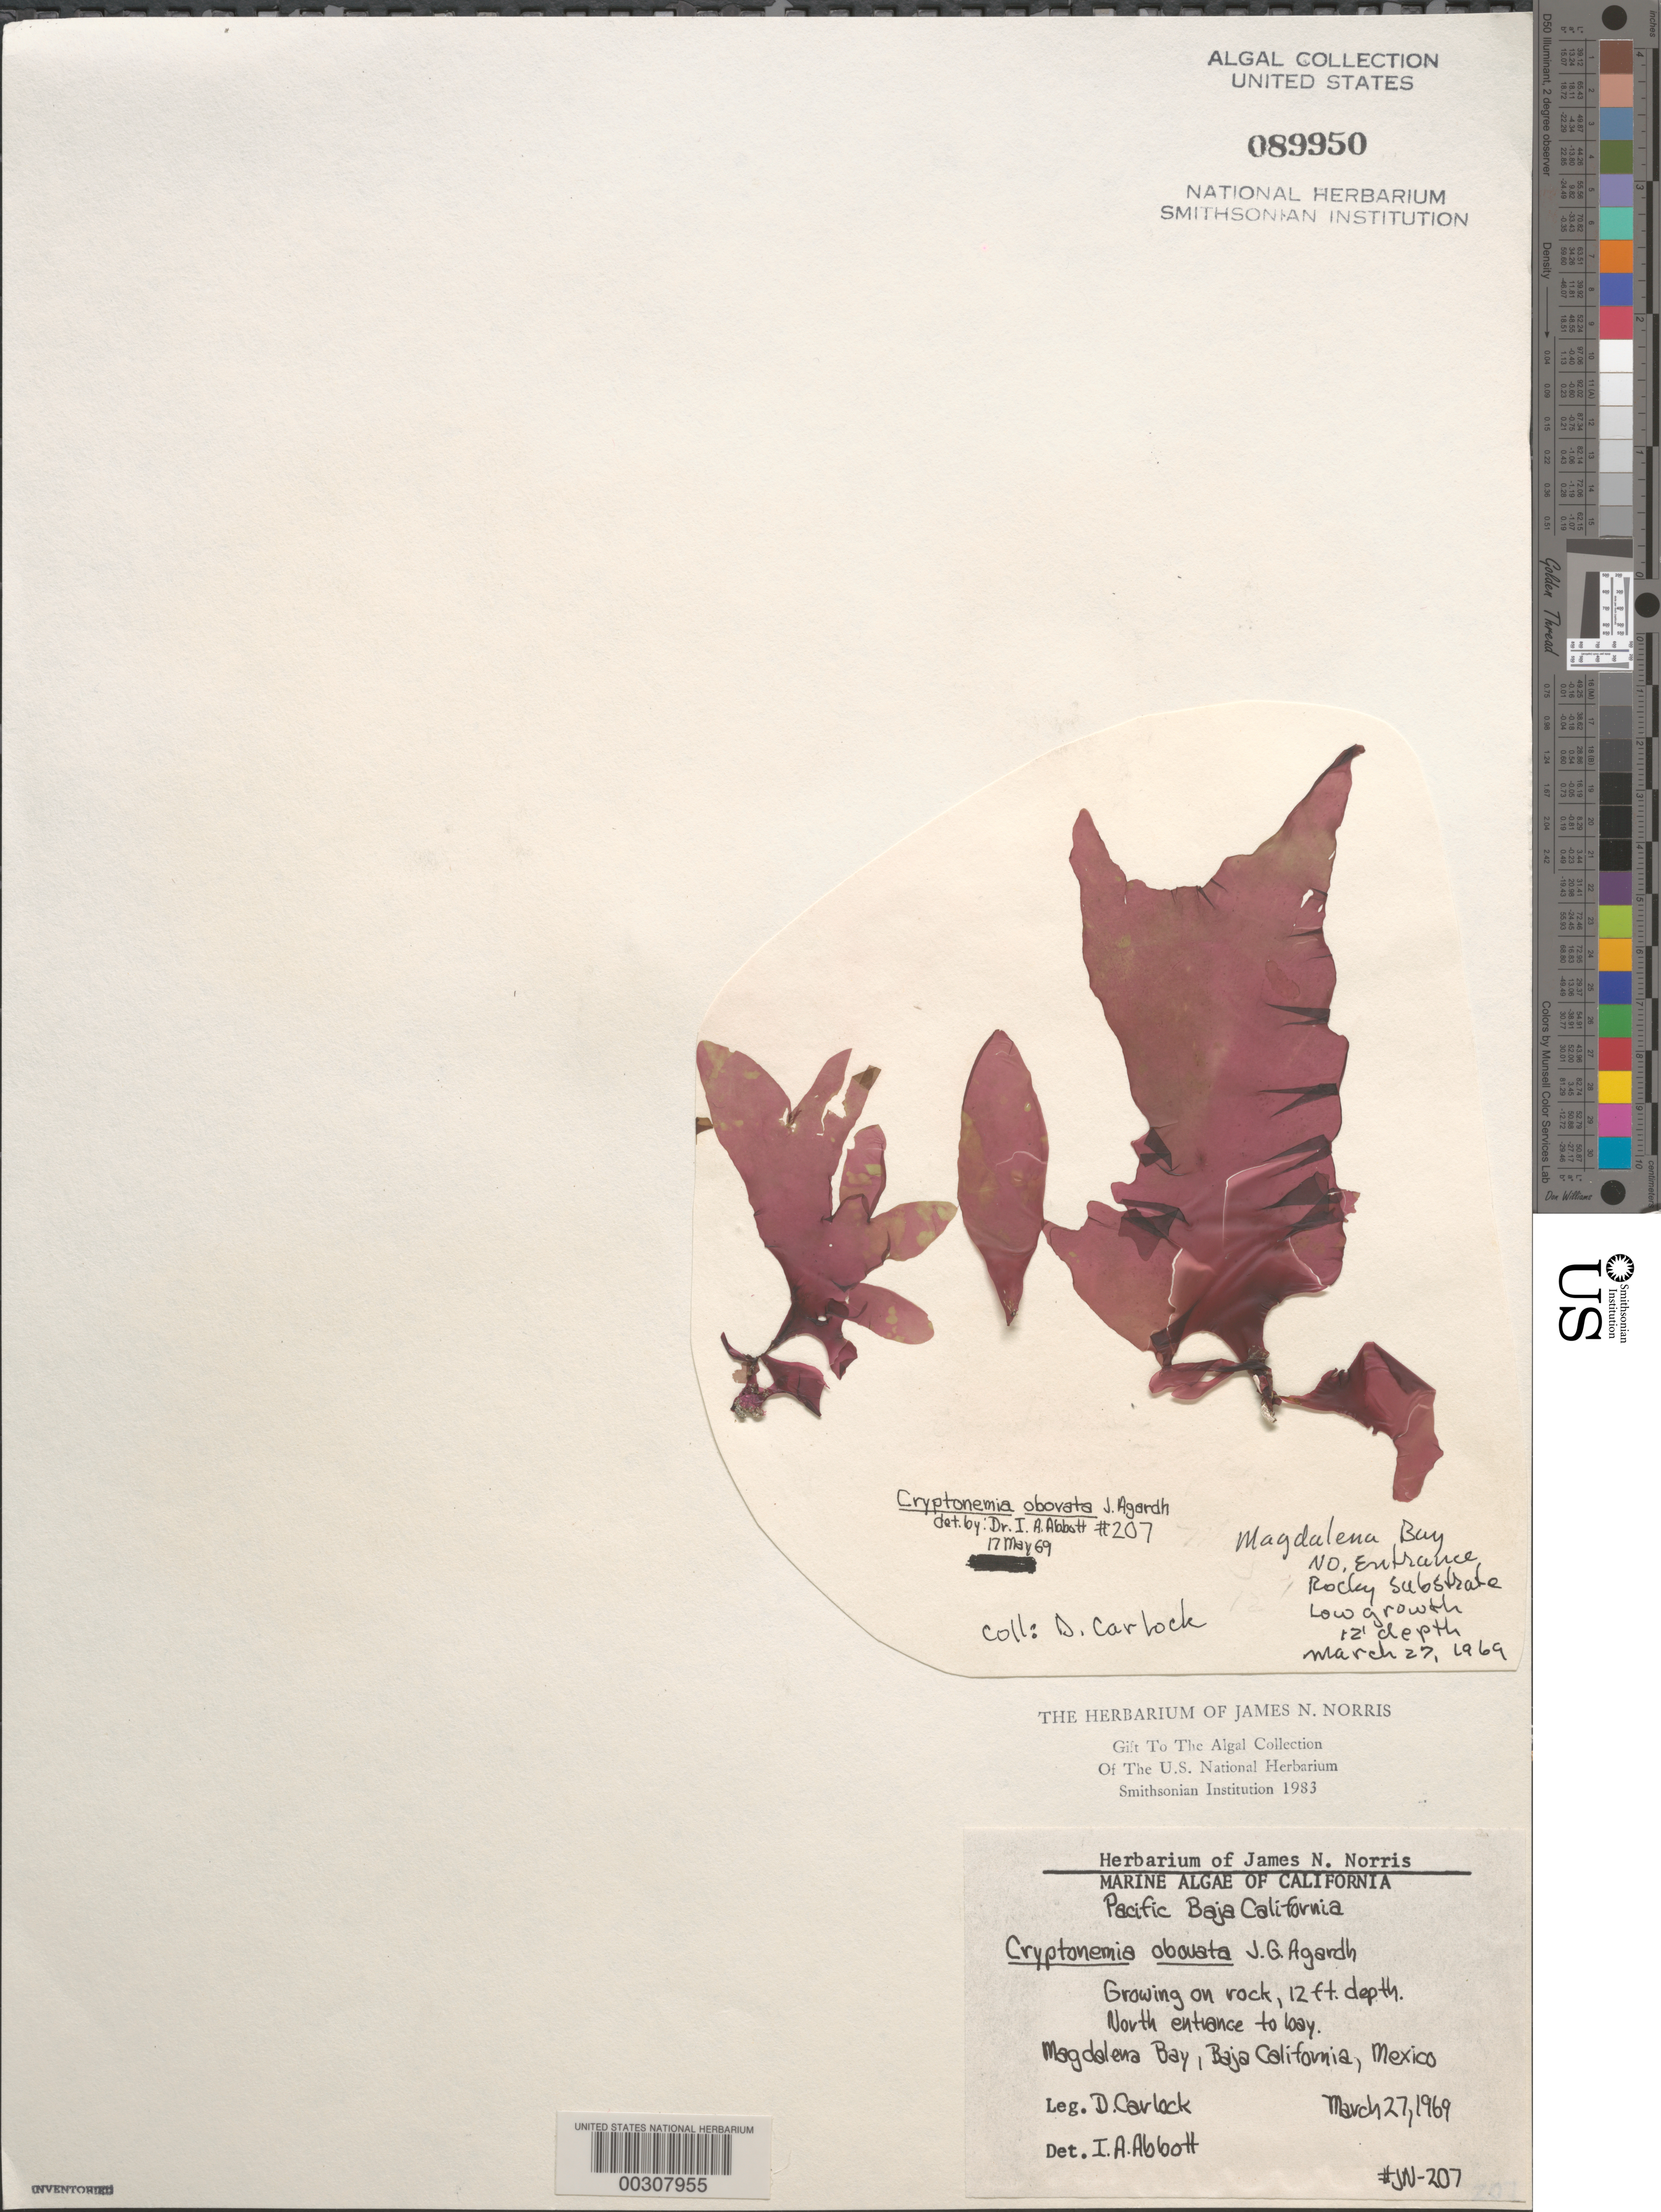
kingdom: Plantae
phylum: Rhodophyta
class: Florideophyceae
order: Halymeniales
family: Halymeniaceae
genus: Cryptonemia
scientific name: Cryptonemia obovata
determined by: Abbott, Isabella A.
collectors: D. Carlock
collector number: Jn-207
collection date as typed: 27 Mar 1969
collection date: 1969-03-27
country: Mexico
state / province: Baja California Sur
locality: Bahia Magdalena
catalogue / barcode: US 89950